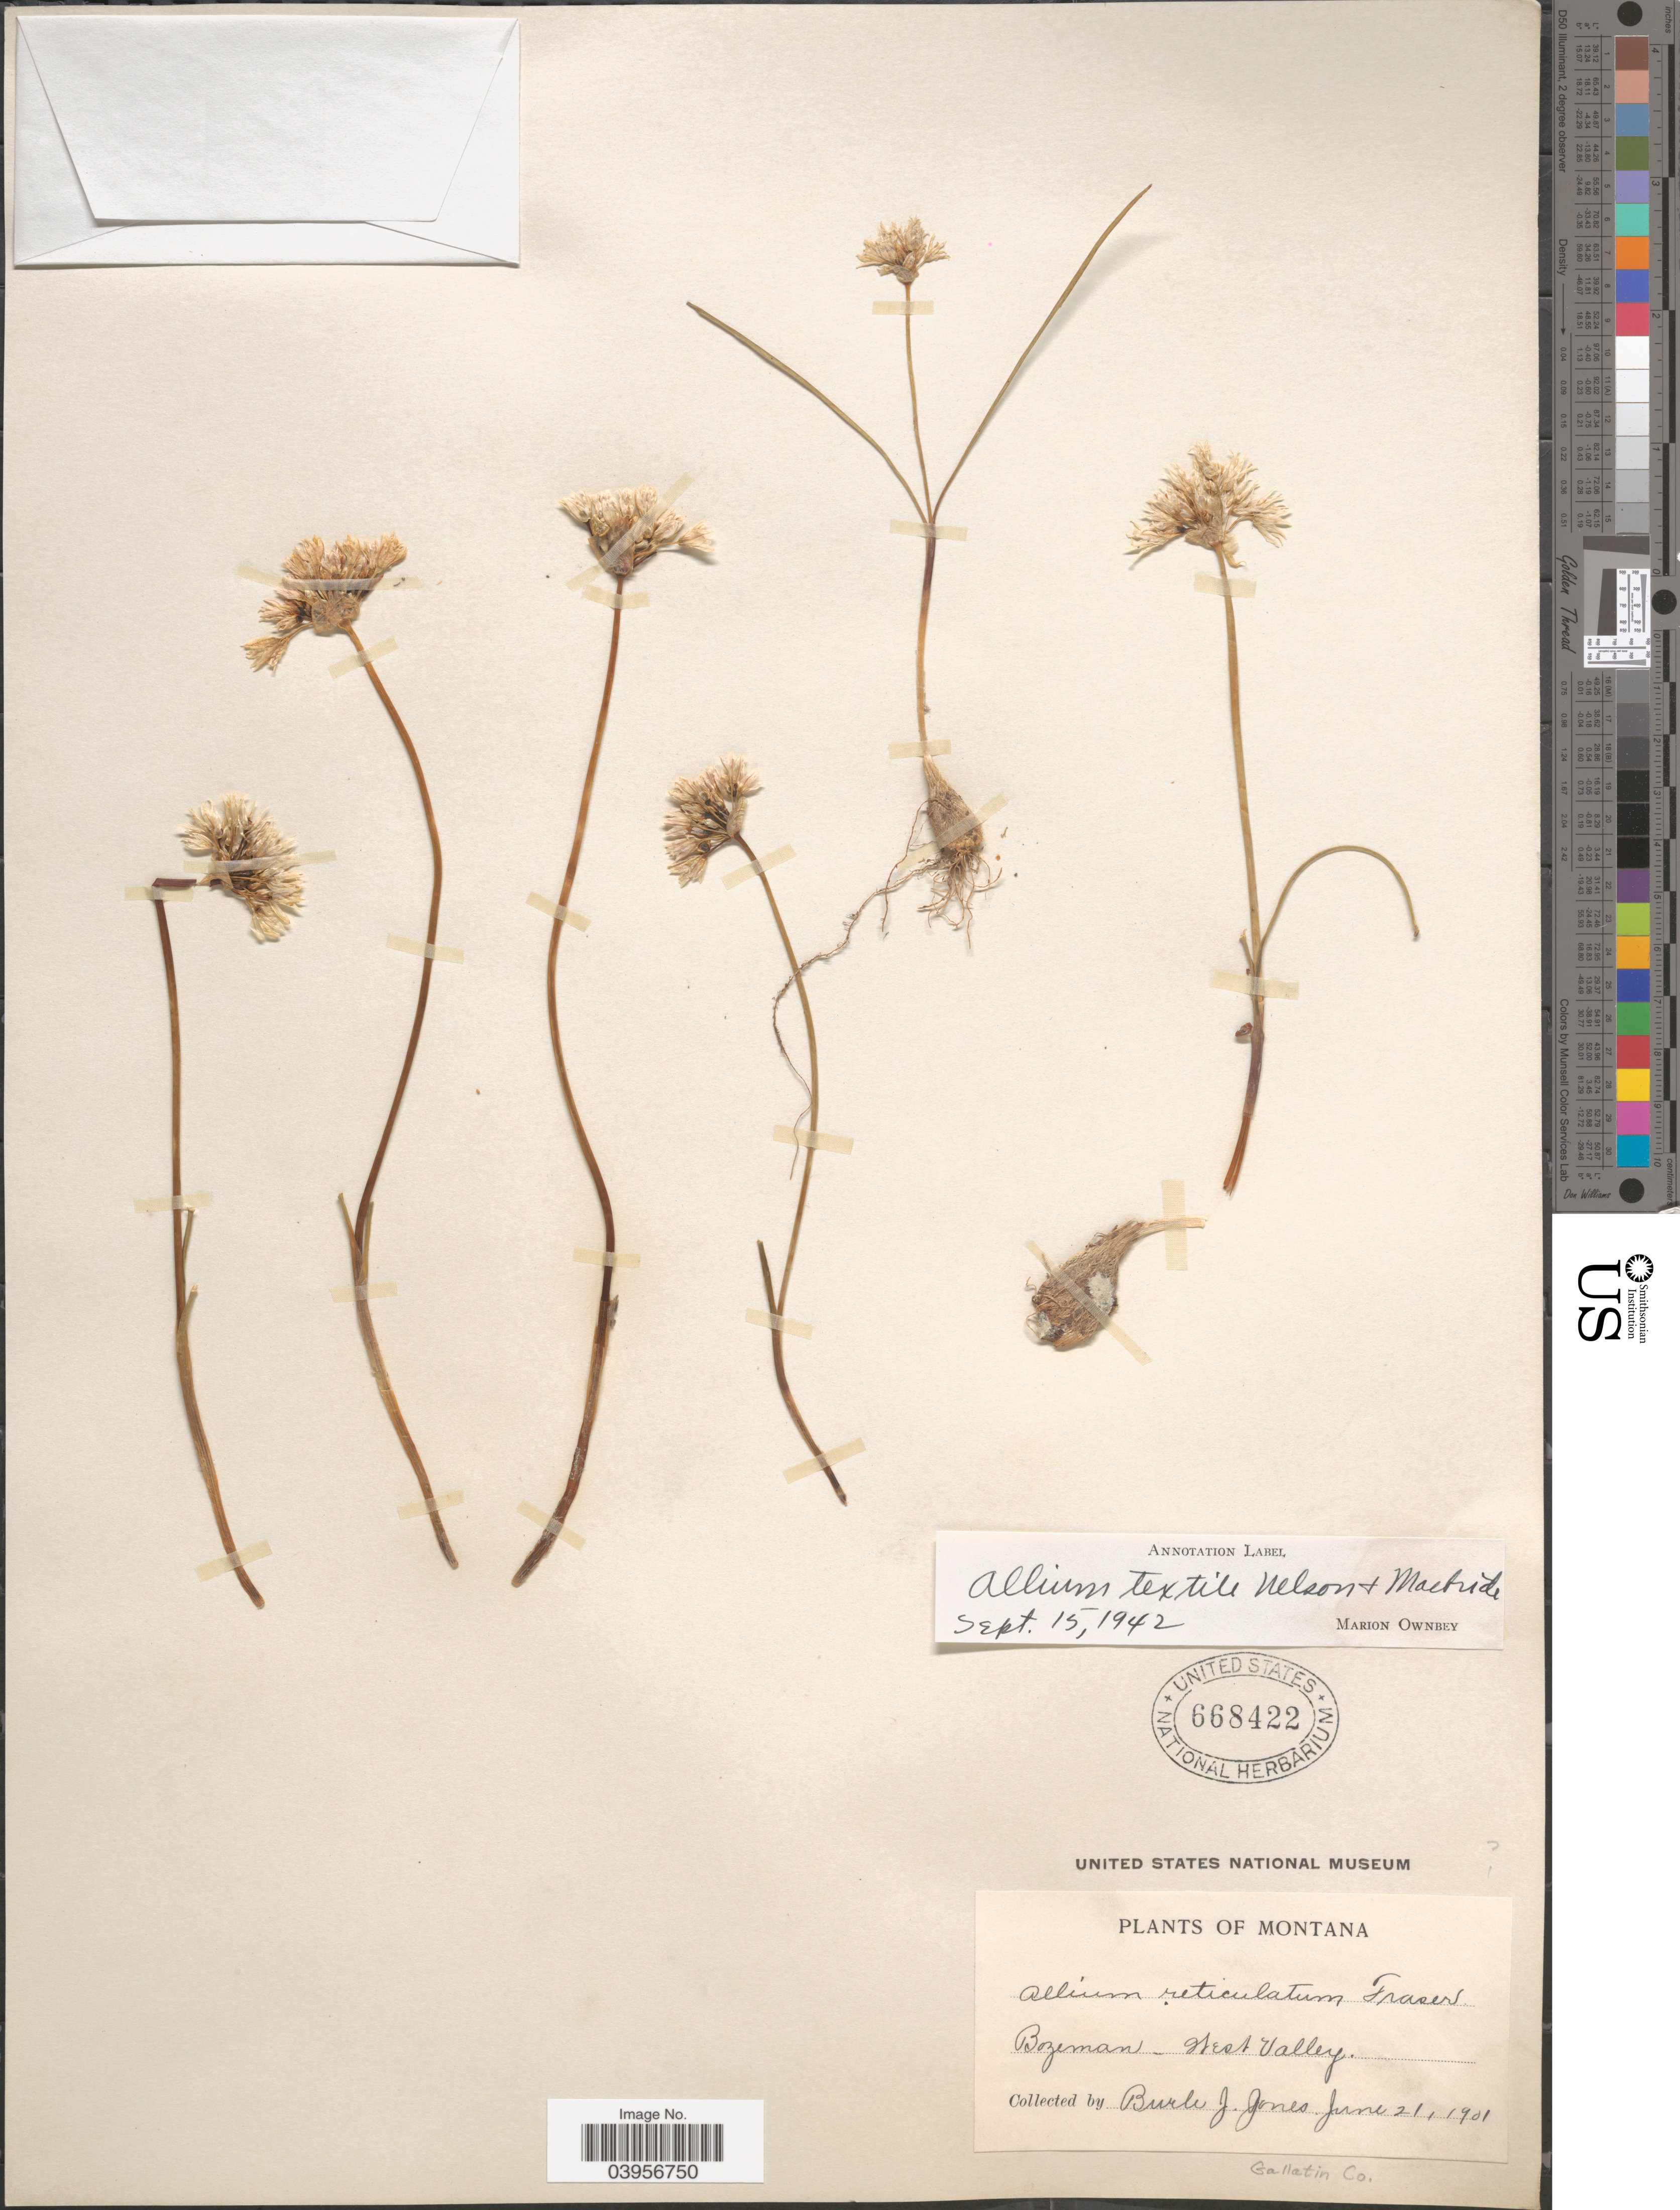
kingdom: Plantae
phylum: Tracheophyta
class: Liliopsida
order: Asparagales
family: Amaryllidaceae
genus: Allium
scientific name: Allium textile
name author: A. Nelson & J.F. Macbr.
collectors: B. Jones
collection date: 1901-06-21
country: United States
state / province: Montana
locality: Bozeman - West Valley. Gallatin Co.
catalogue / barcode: US 668422